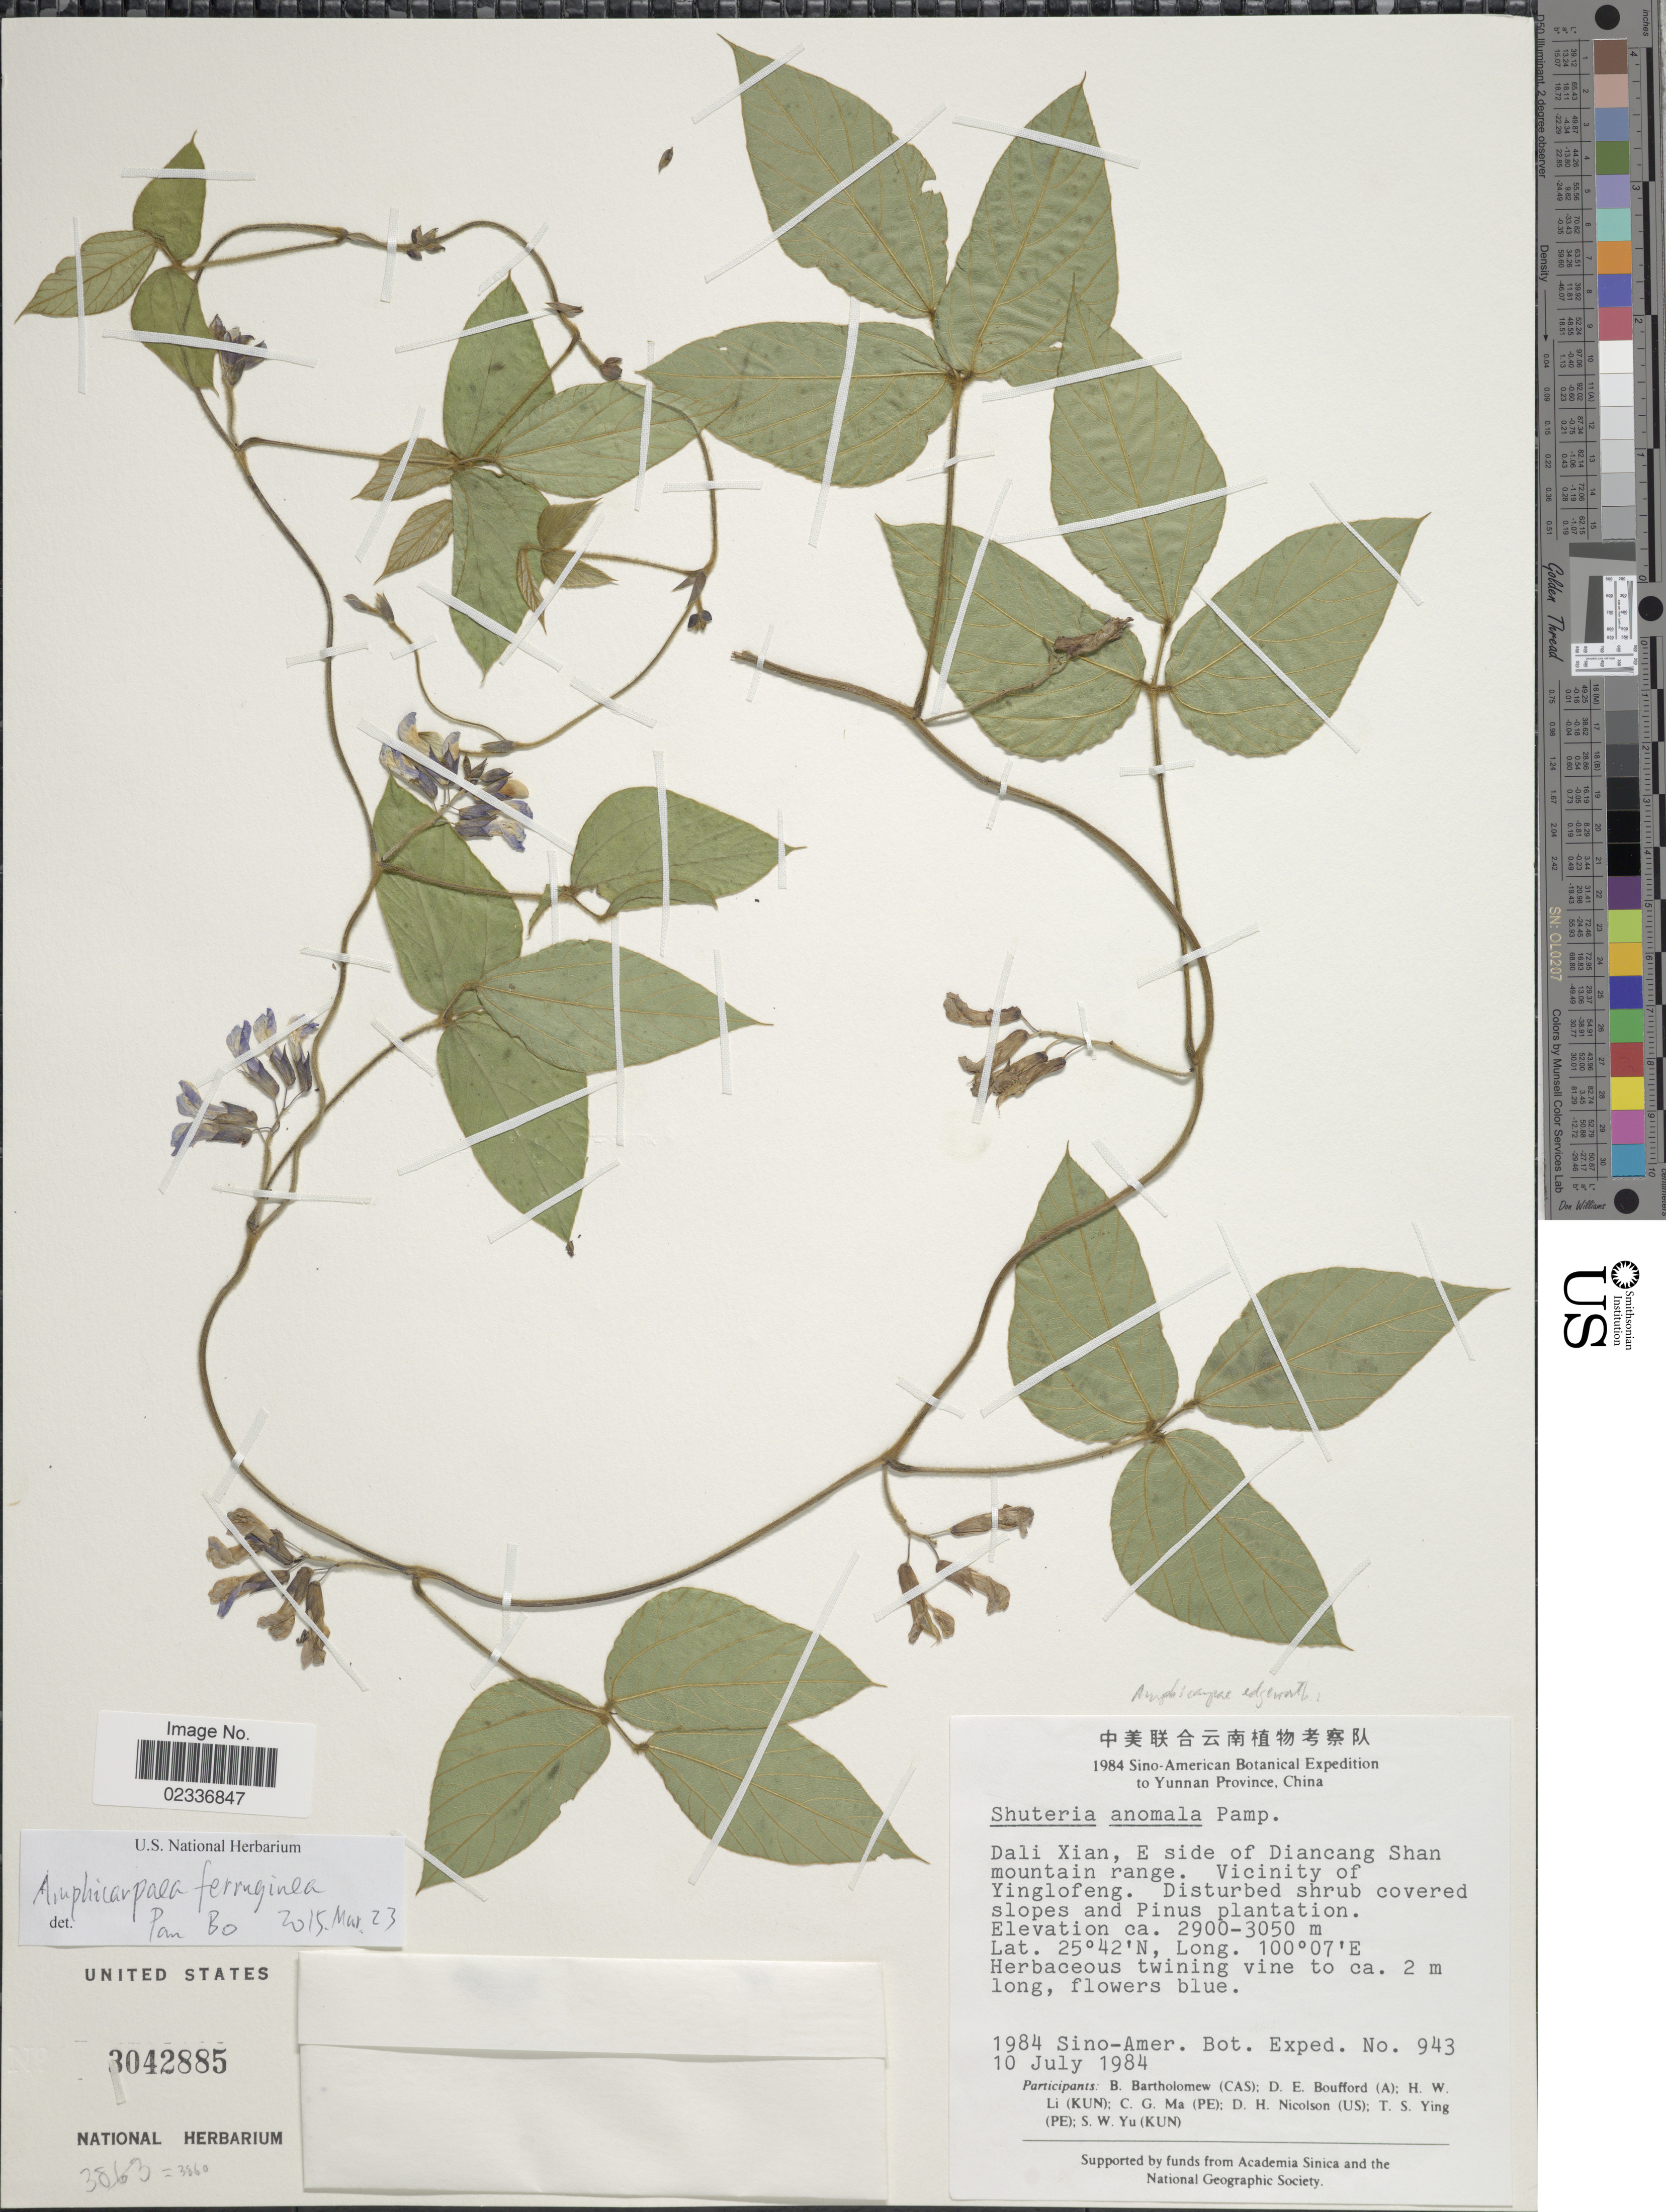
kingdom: Plantae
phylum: Tracheophyta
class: Magnoliopsida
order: Fabales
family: Fabaceae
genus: Amphicarpaea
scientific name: Amphicarpaea ferruginea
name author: Benth.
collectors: B. Bartholomew, D. Bouffod, H. W. Li, C. Ma & et al.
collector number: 943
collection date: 1984-07-10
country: China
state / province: Yunnan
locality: Dali Xian, E side of Diancang Shan mountain range, vicinity of Yinglofeng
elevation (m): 2900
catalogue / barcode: US 3042885